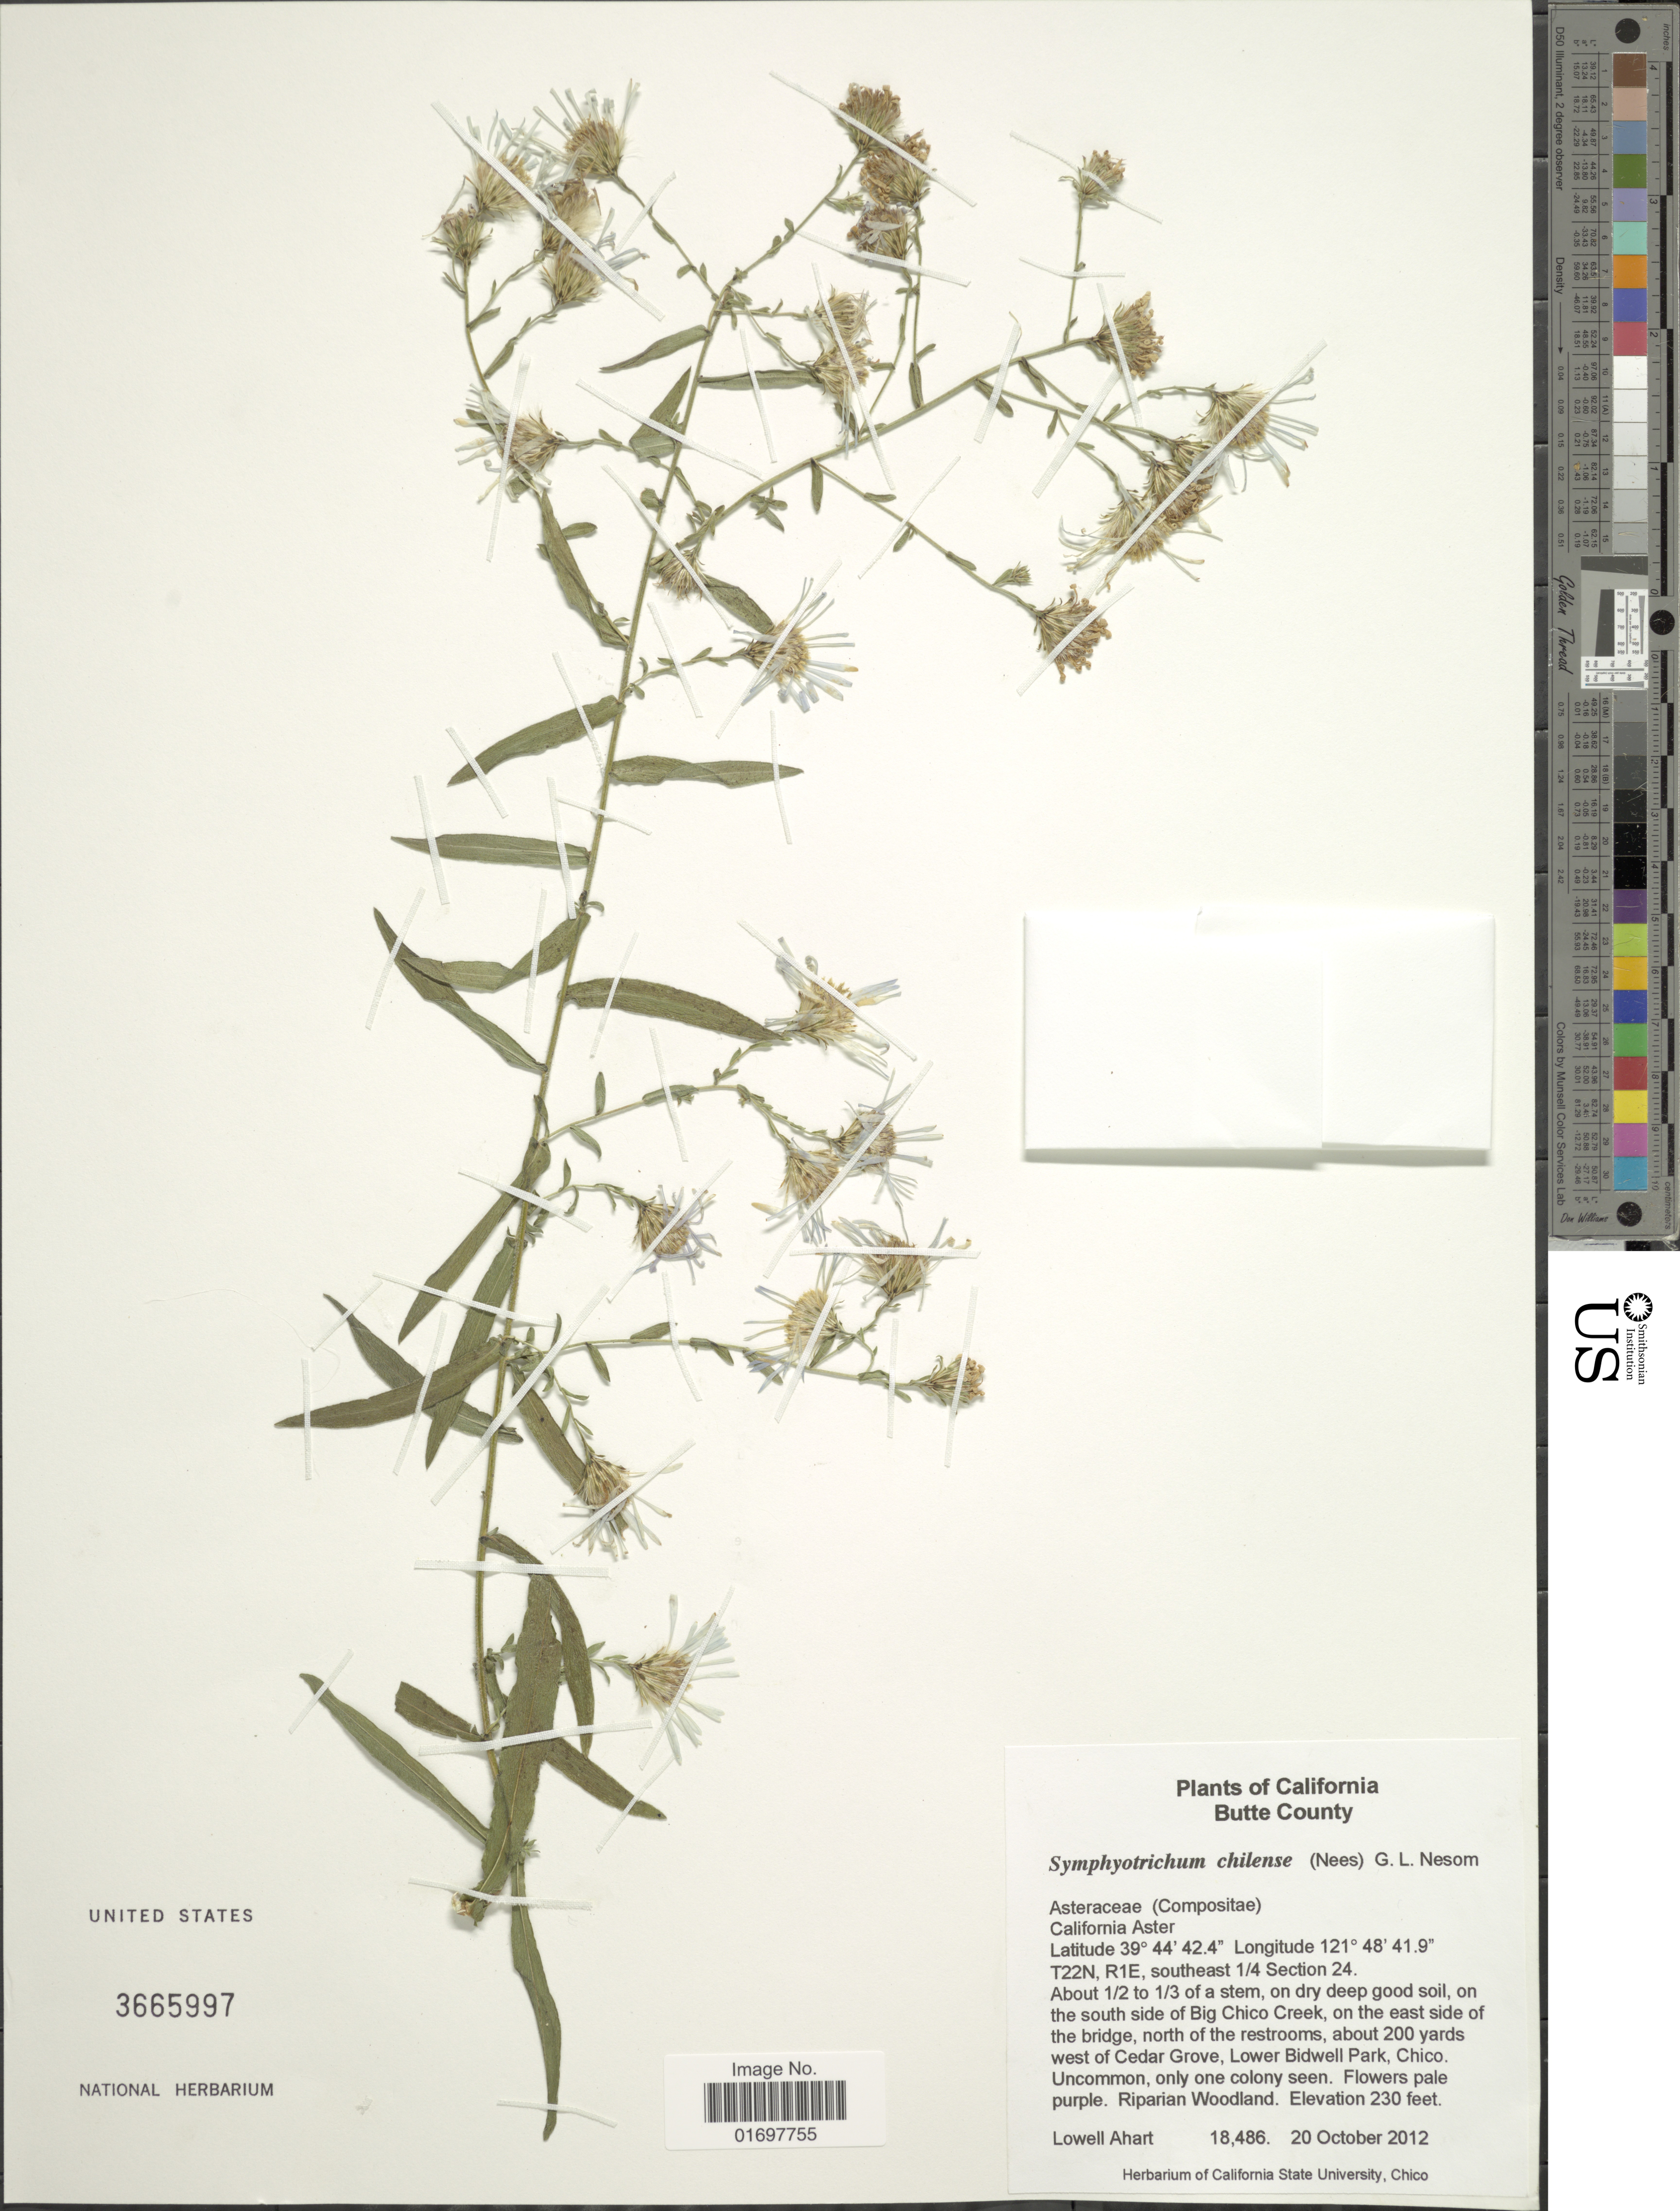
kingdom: Plantae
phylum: Tracheophyta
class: Magnoliopsida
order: Asterales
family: Asteraceae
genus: Symphyotrichum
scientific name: Symphyotrichum chilense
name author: (Nees) G.L. Nesom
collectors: L. Ahart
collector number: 18486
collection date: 2012-10-20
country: United States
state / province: California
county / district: Butte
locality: Butte County. T22N, R1E, southeast ¼ Section 24. on the south side of Big Chico Creek, on the east side of the bridge, north of the restrooms, about 200 yards west of Cedar Grove. Lower Bidwell Park, Chico.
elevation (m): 70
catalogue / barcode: US 3665997